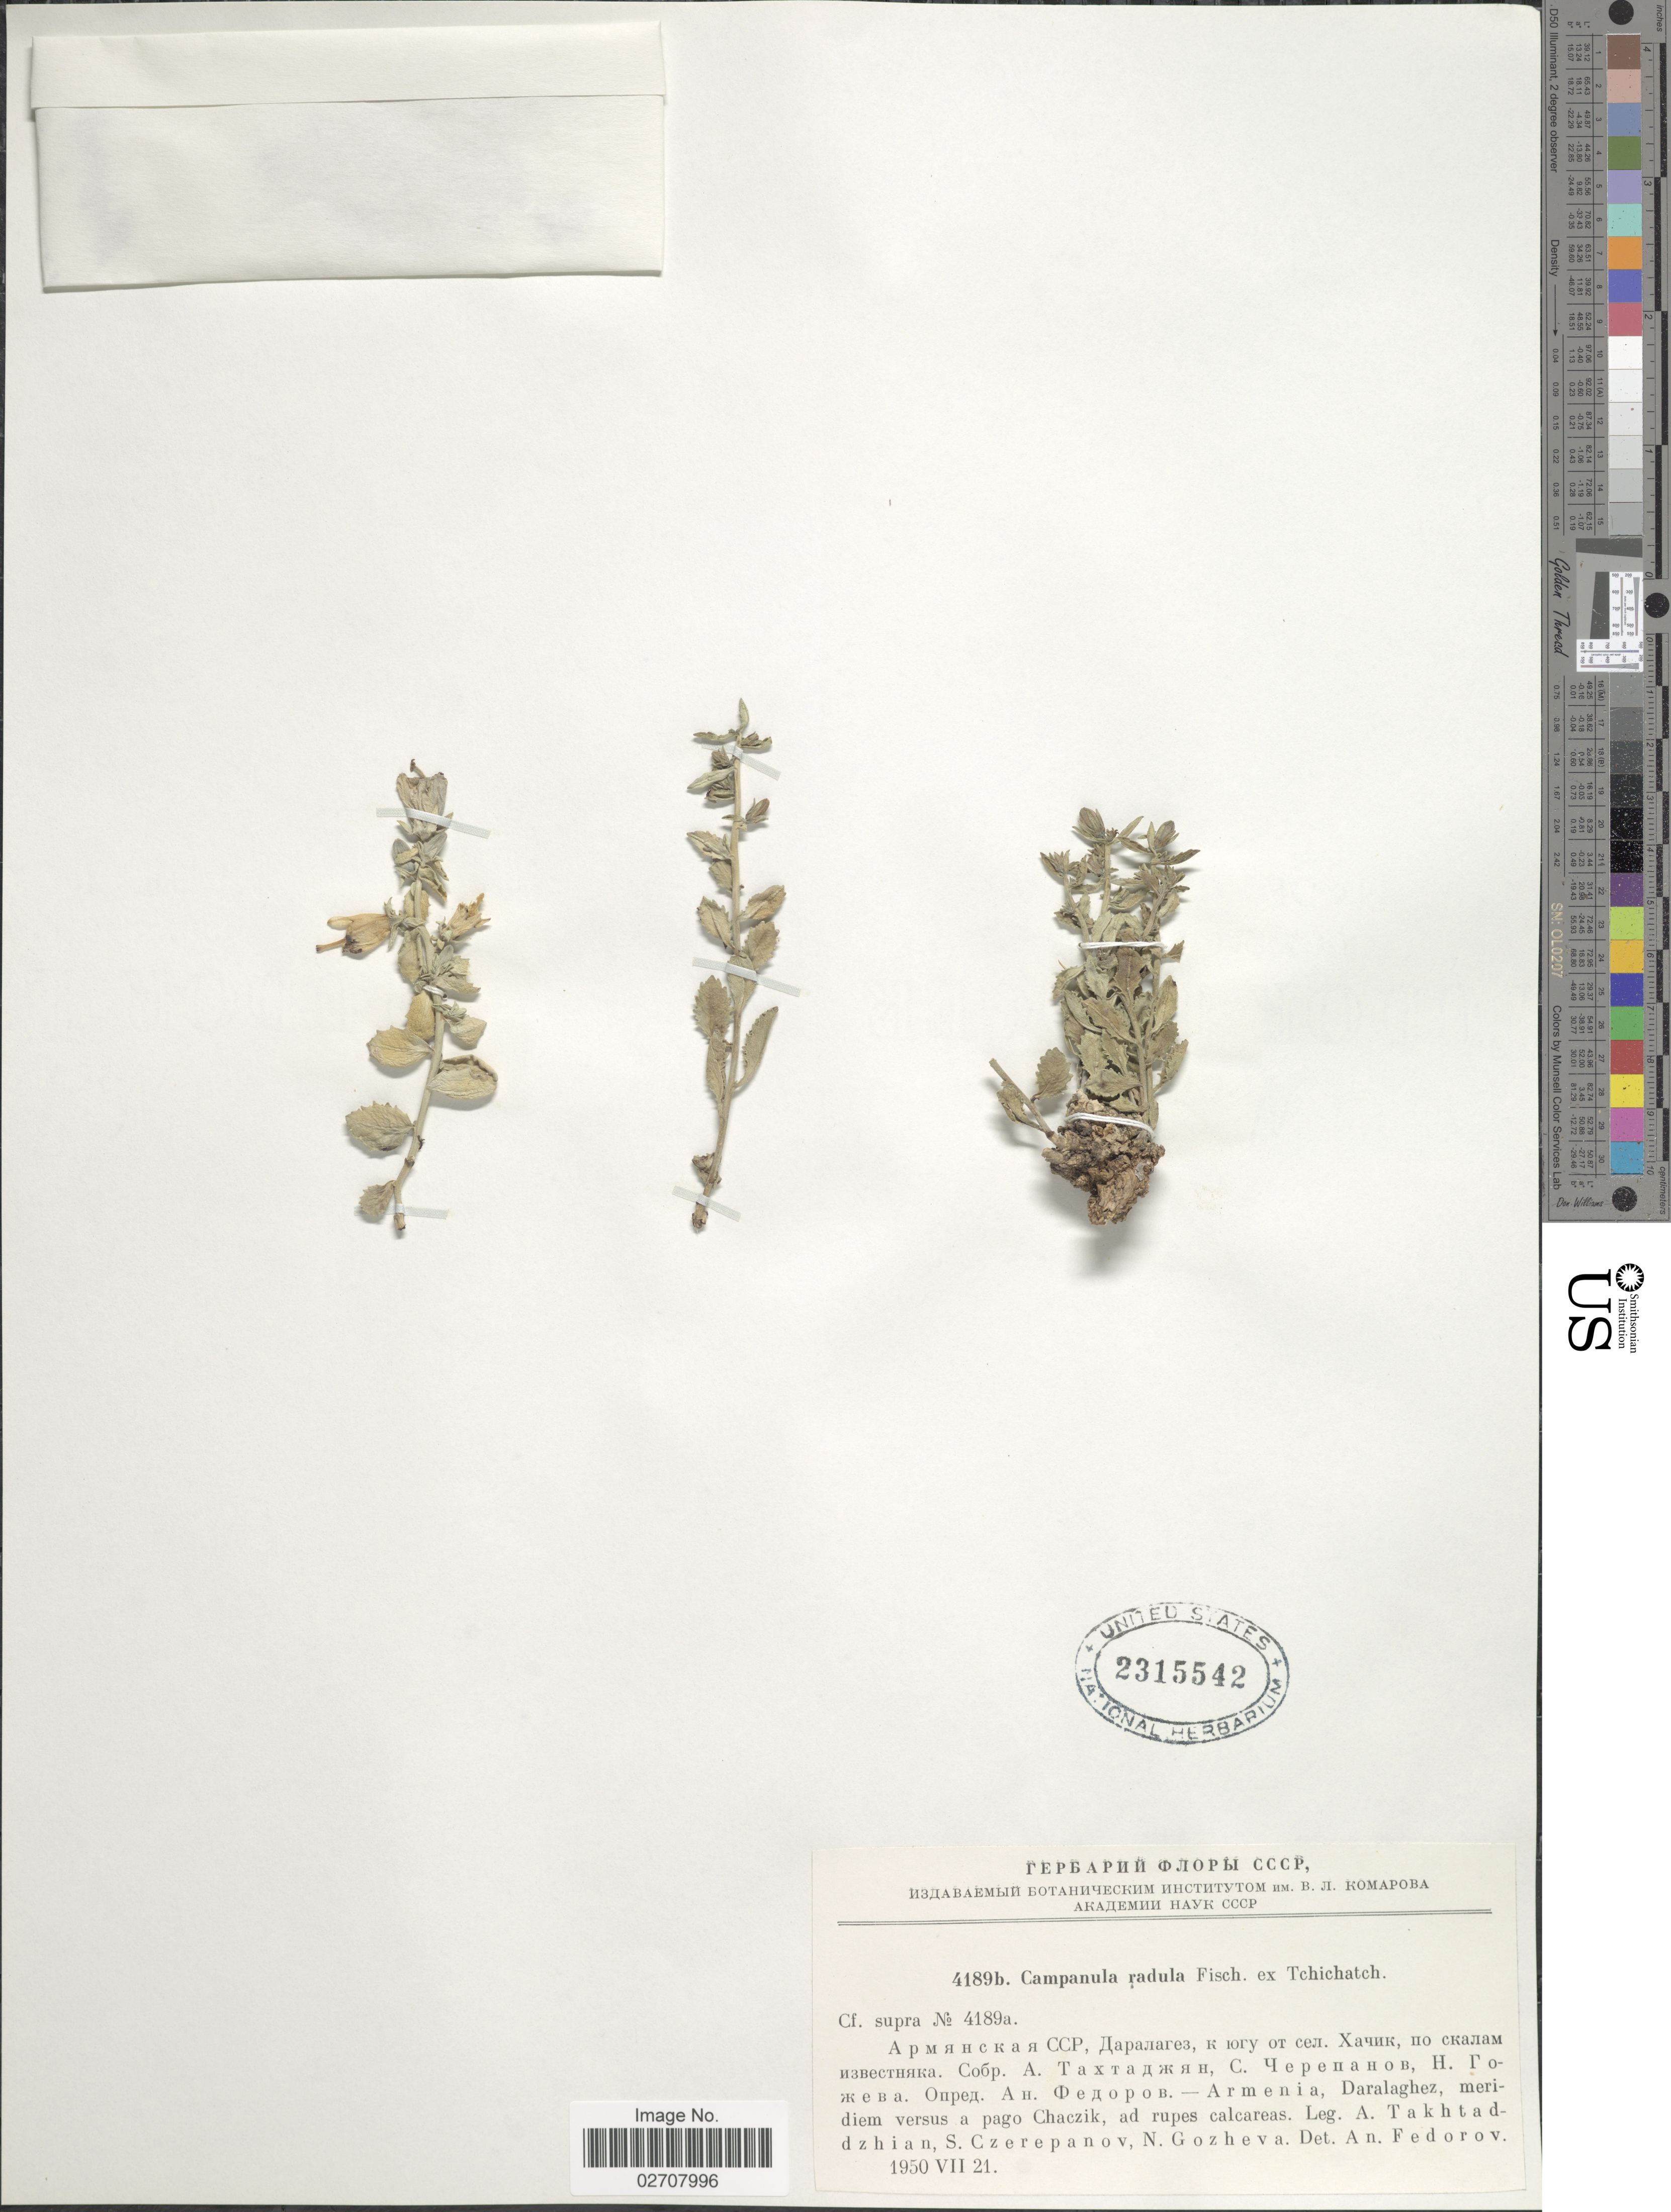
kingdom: Plantae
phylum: Tracheophyta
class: Magnoliopsida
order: Asterales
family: Campanulaceae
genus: Campanula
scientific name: Campanula radula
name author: Fisch. ex Fenzl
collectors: A. L. Takhtajan, S. Czerepanov & N. Gozheva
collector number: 4189b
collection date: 1950-07-21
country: Armenia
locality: Daralaghez, meridiem versus a pago Chaczik, ad rupes calcareas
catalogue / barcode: US 2315542